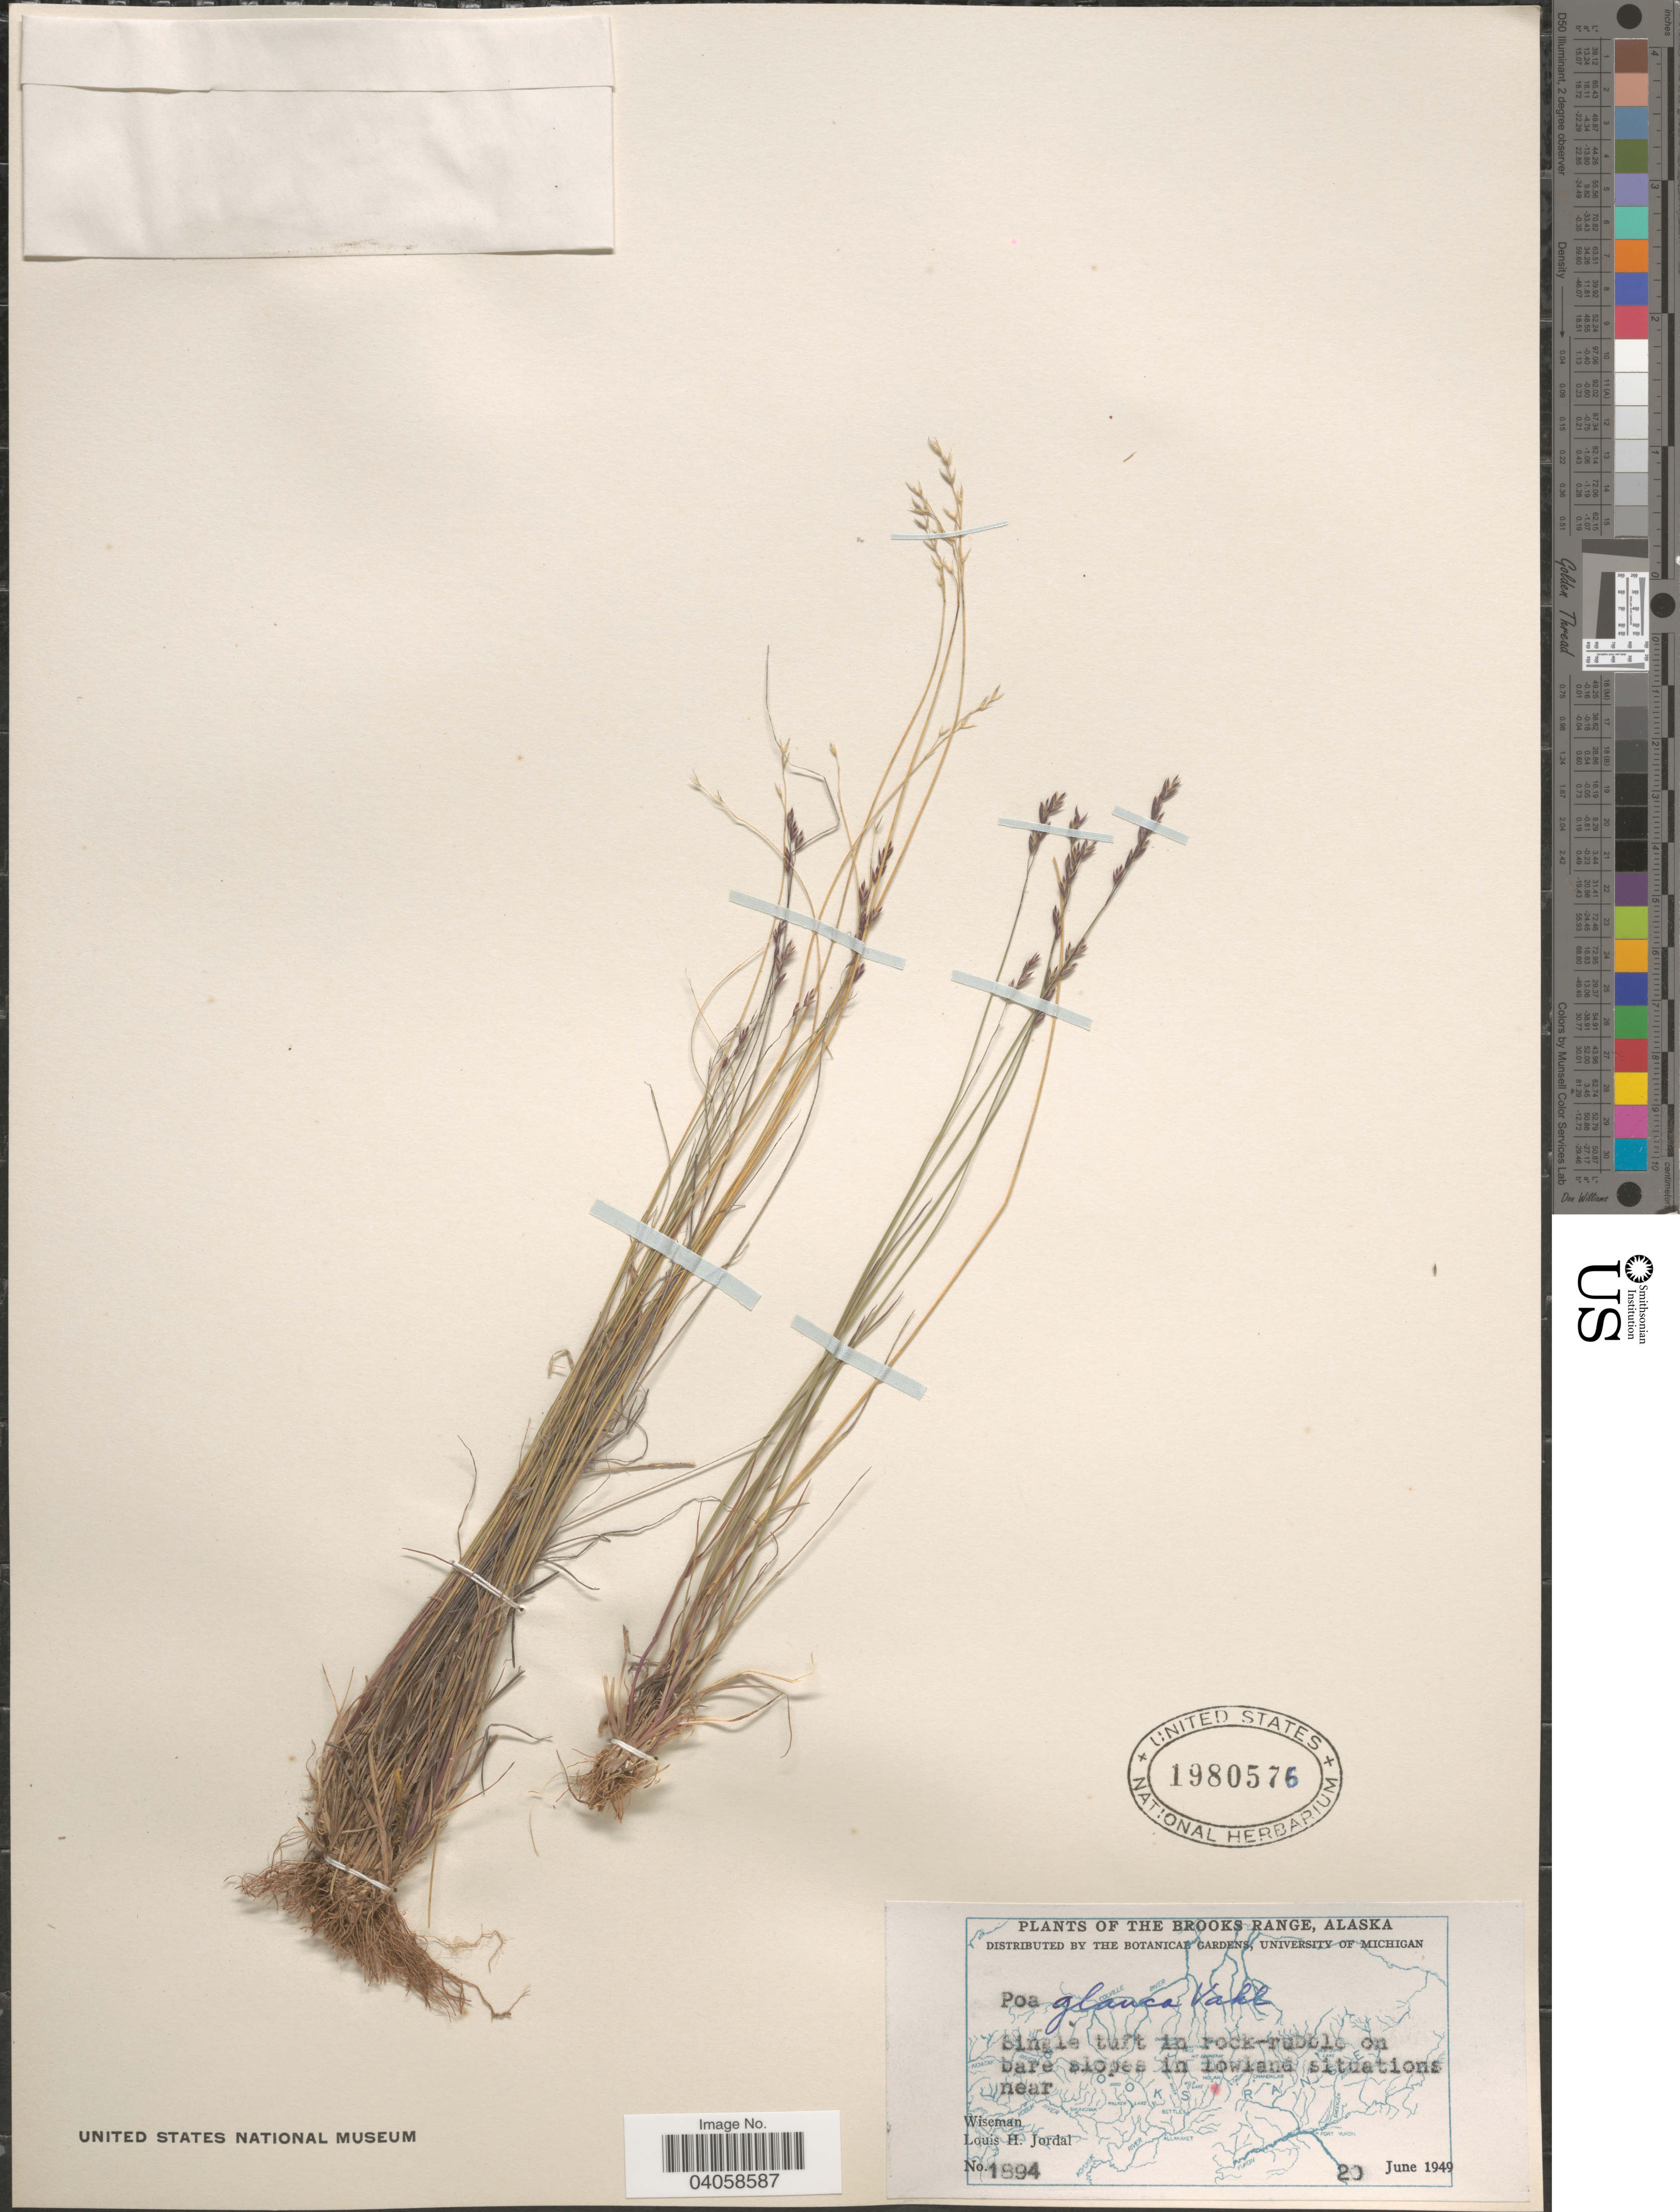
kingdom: Plantae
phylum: Tracheophyta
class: Liliopsida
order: Poales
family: Poaceae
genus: Poa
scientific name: Poa glauca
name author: Vahl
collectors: L. Jordal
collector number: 1894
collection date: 1949-06-20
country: United States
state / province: Alaska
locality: The Brooks Range. Single tufts in rock-rubble on bare slopes in lowland situations near Wiseman.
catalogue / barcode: US 1980576